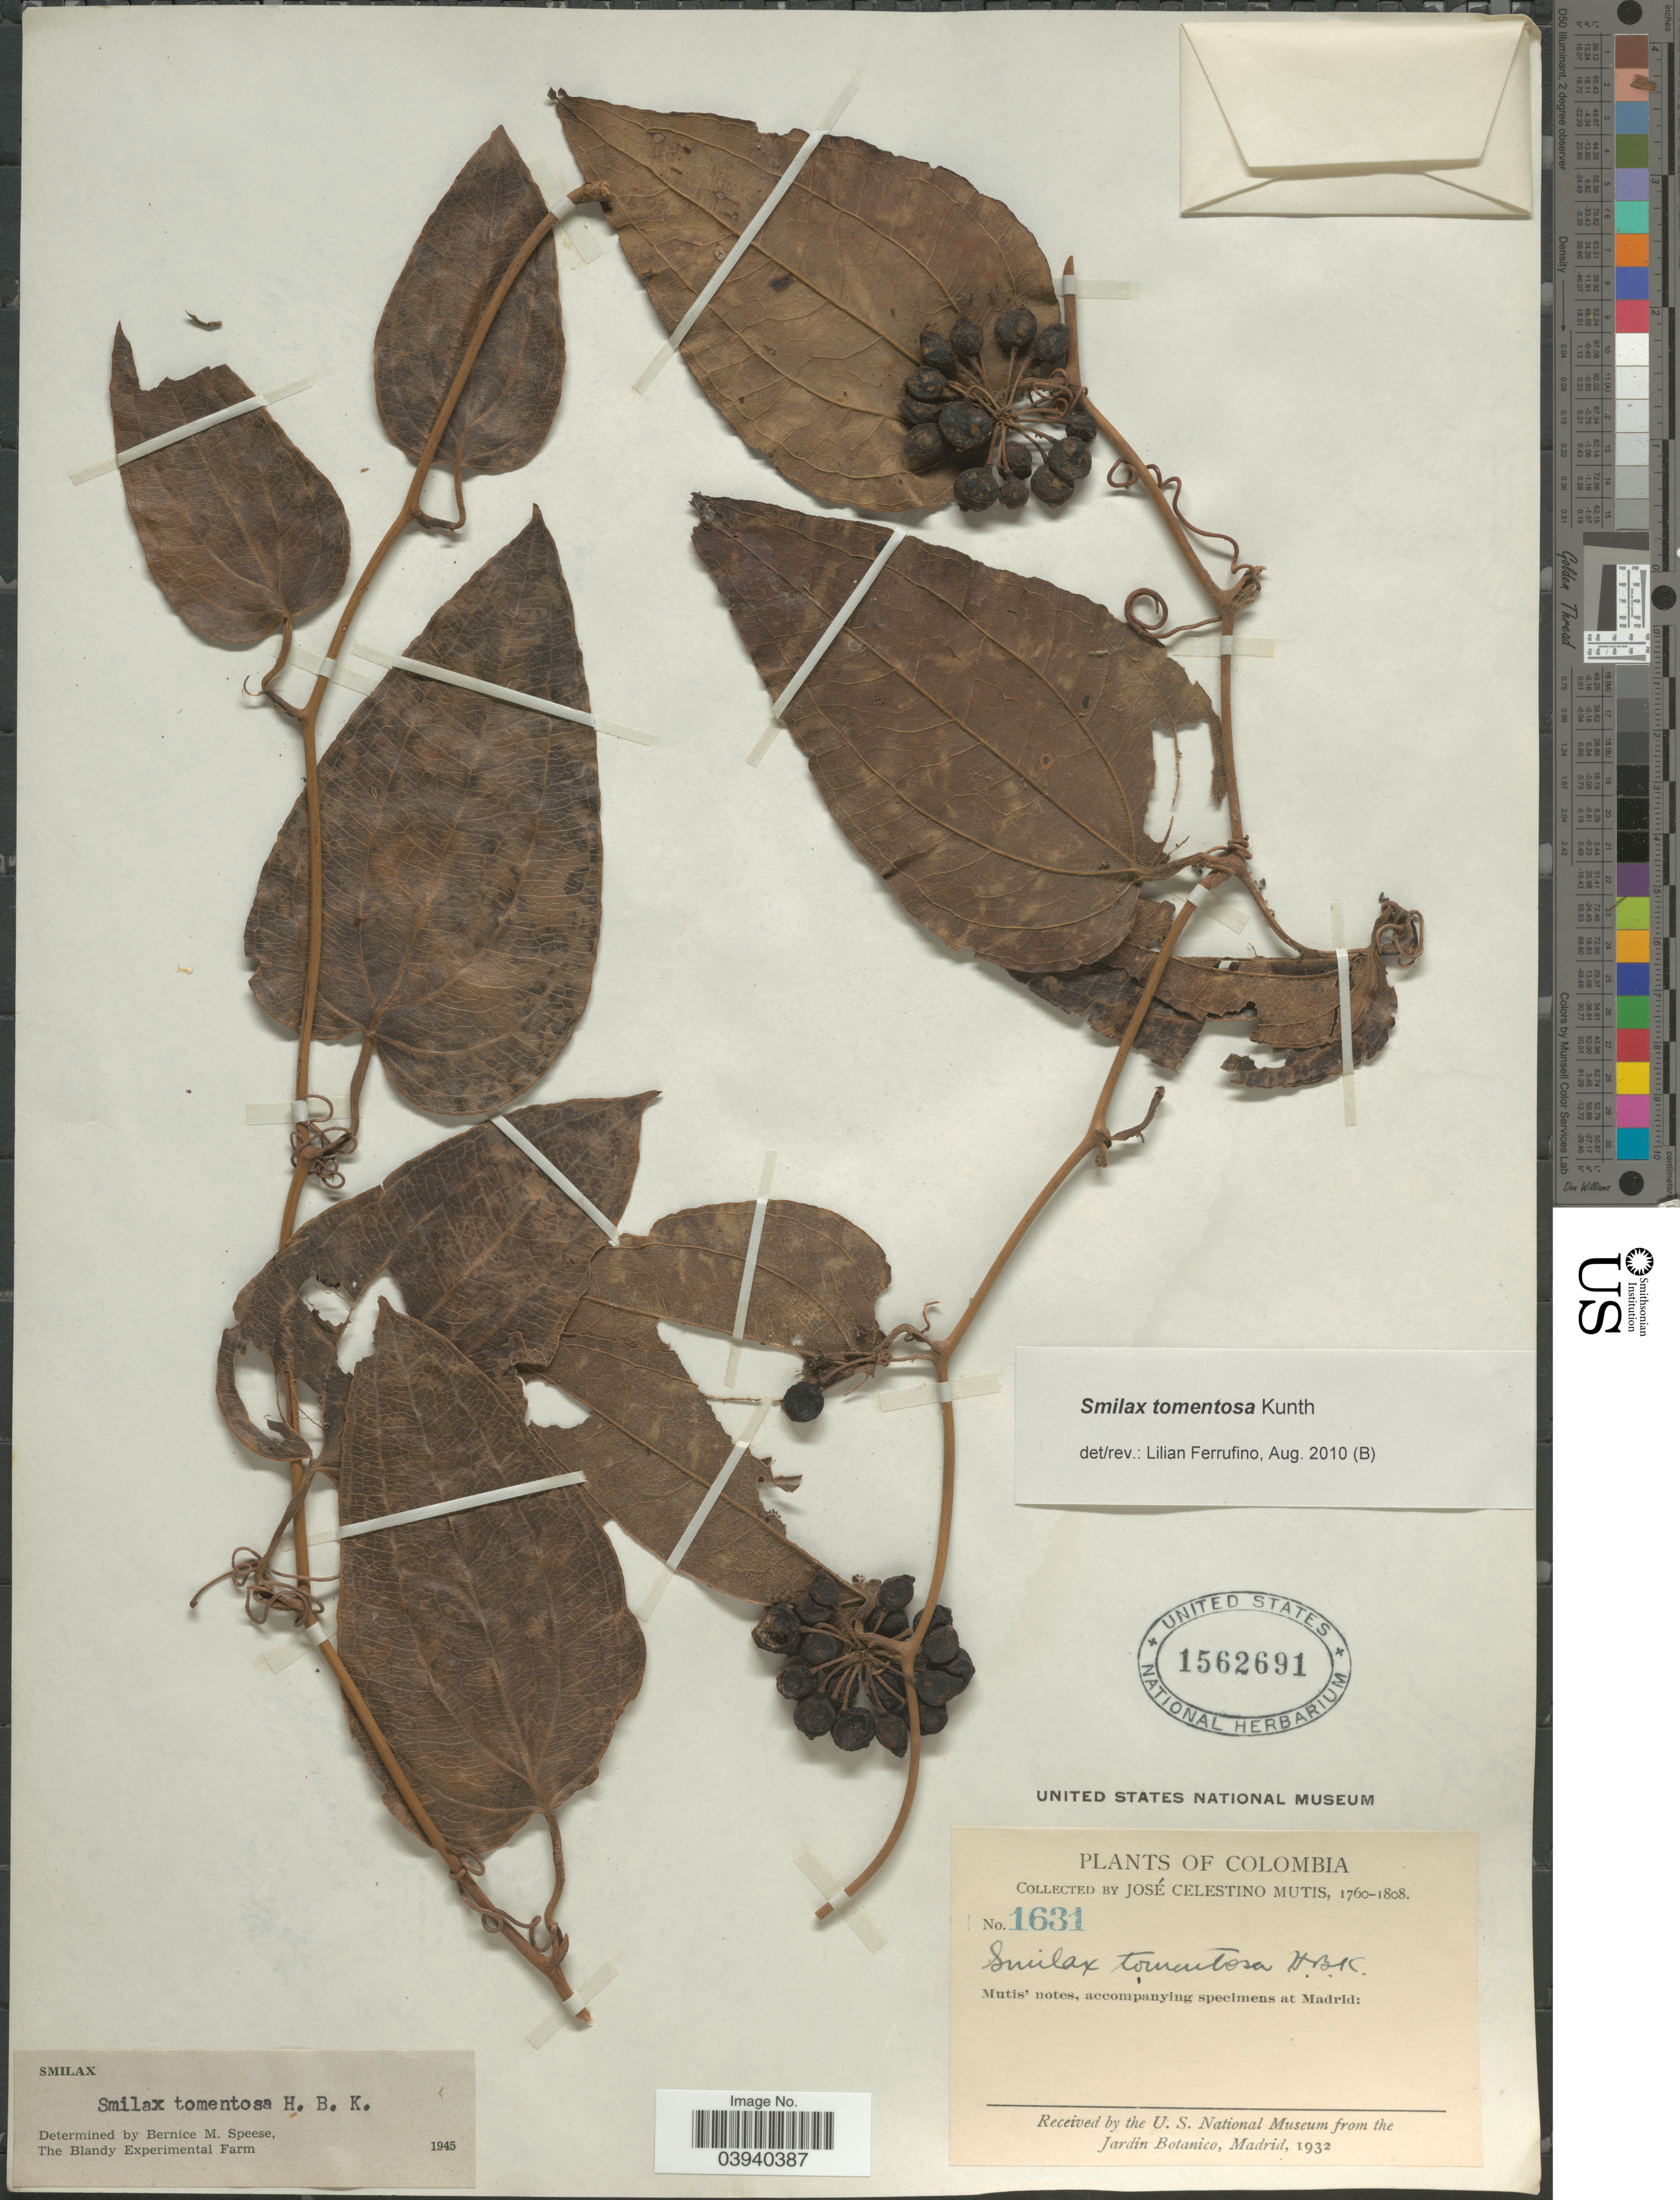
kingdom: Plantae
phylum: Tracheophyta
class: Liliopsida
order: Liliales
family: Smilacaceae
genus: Smilax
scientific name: Smilax tomentosa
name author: Kunth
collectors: J. C. B. Mutis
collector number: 1631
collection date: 1760/1808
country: Colombia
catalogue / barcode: US 1562691